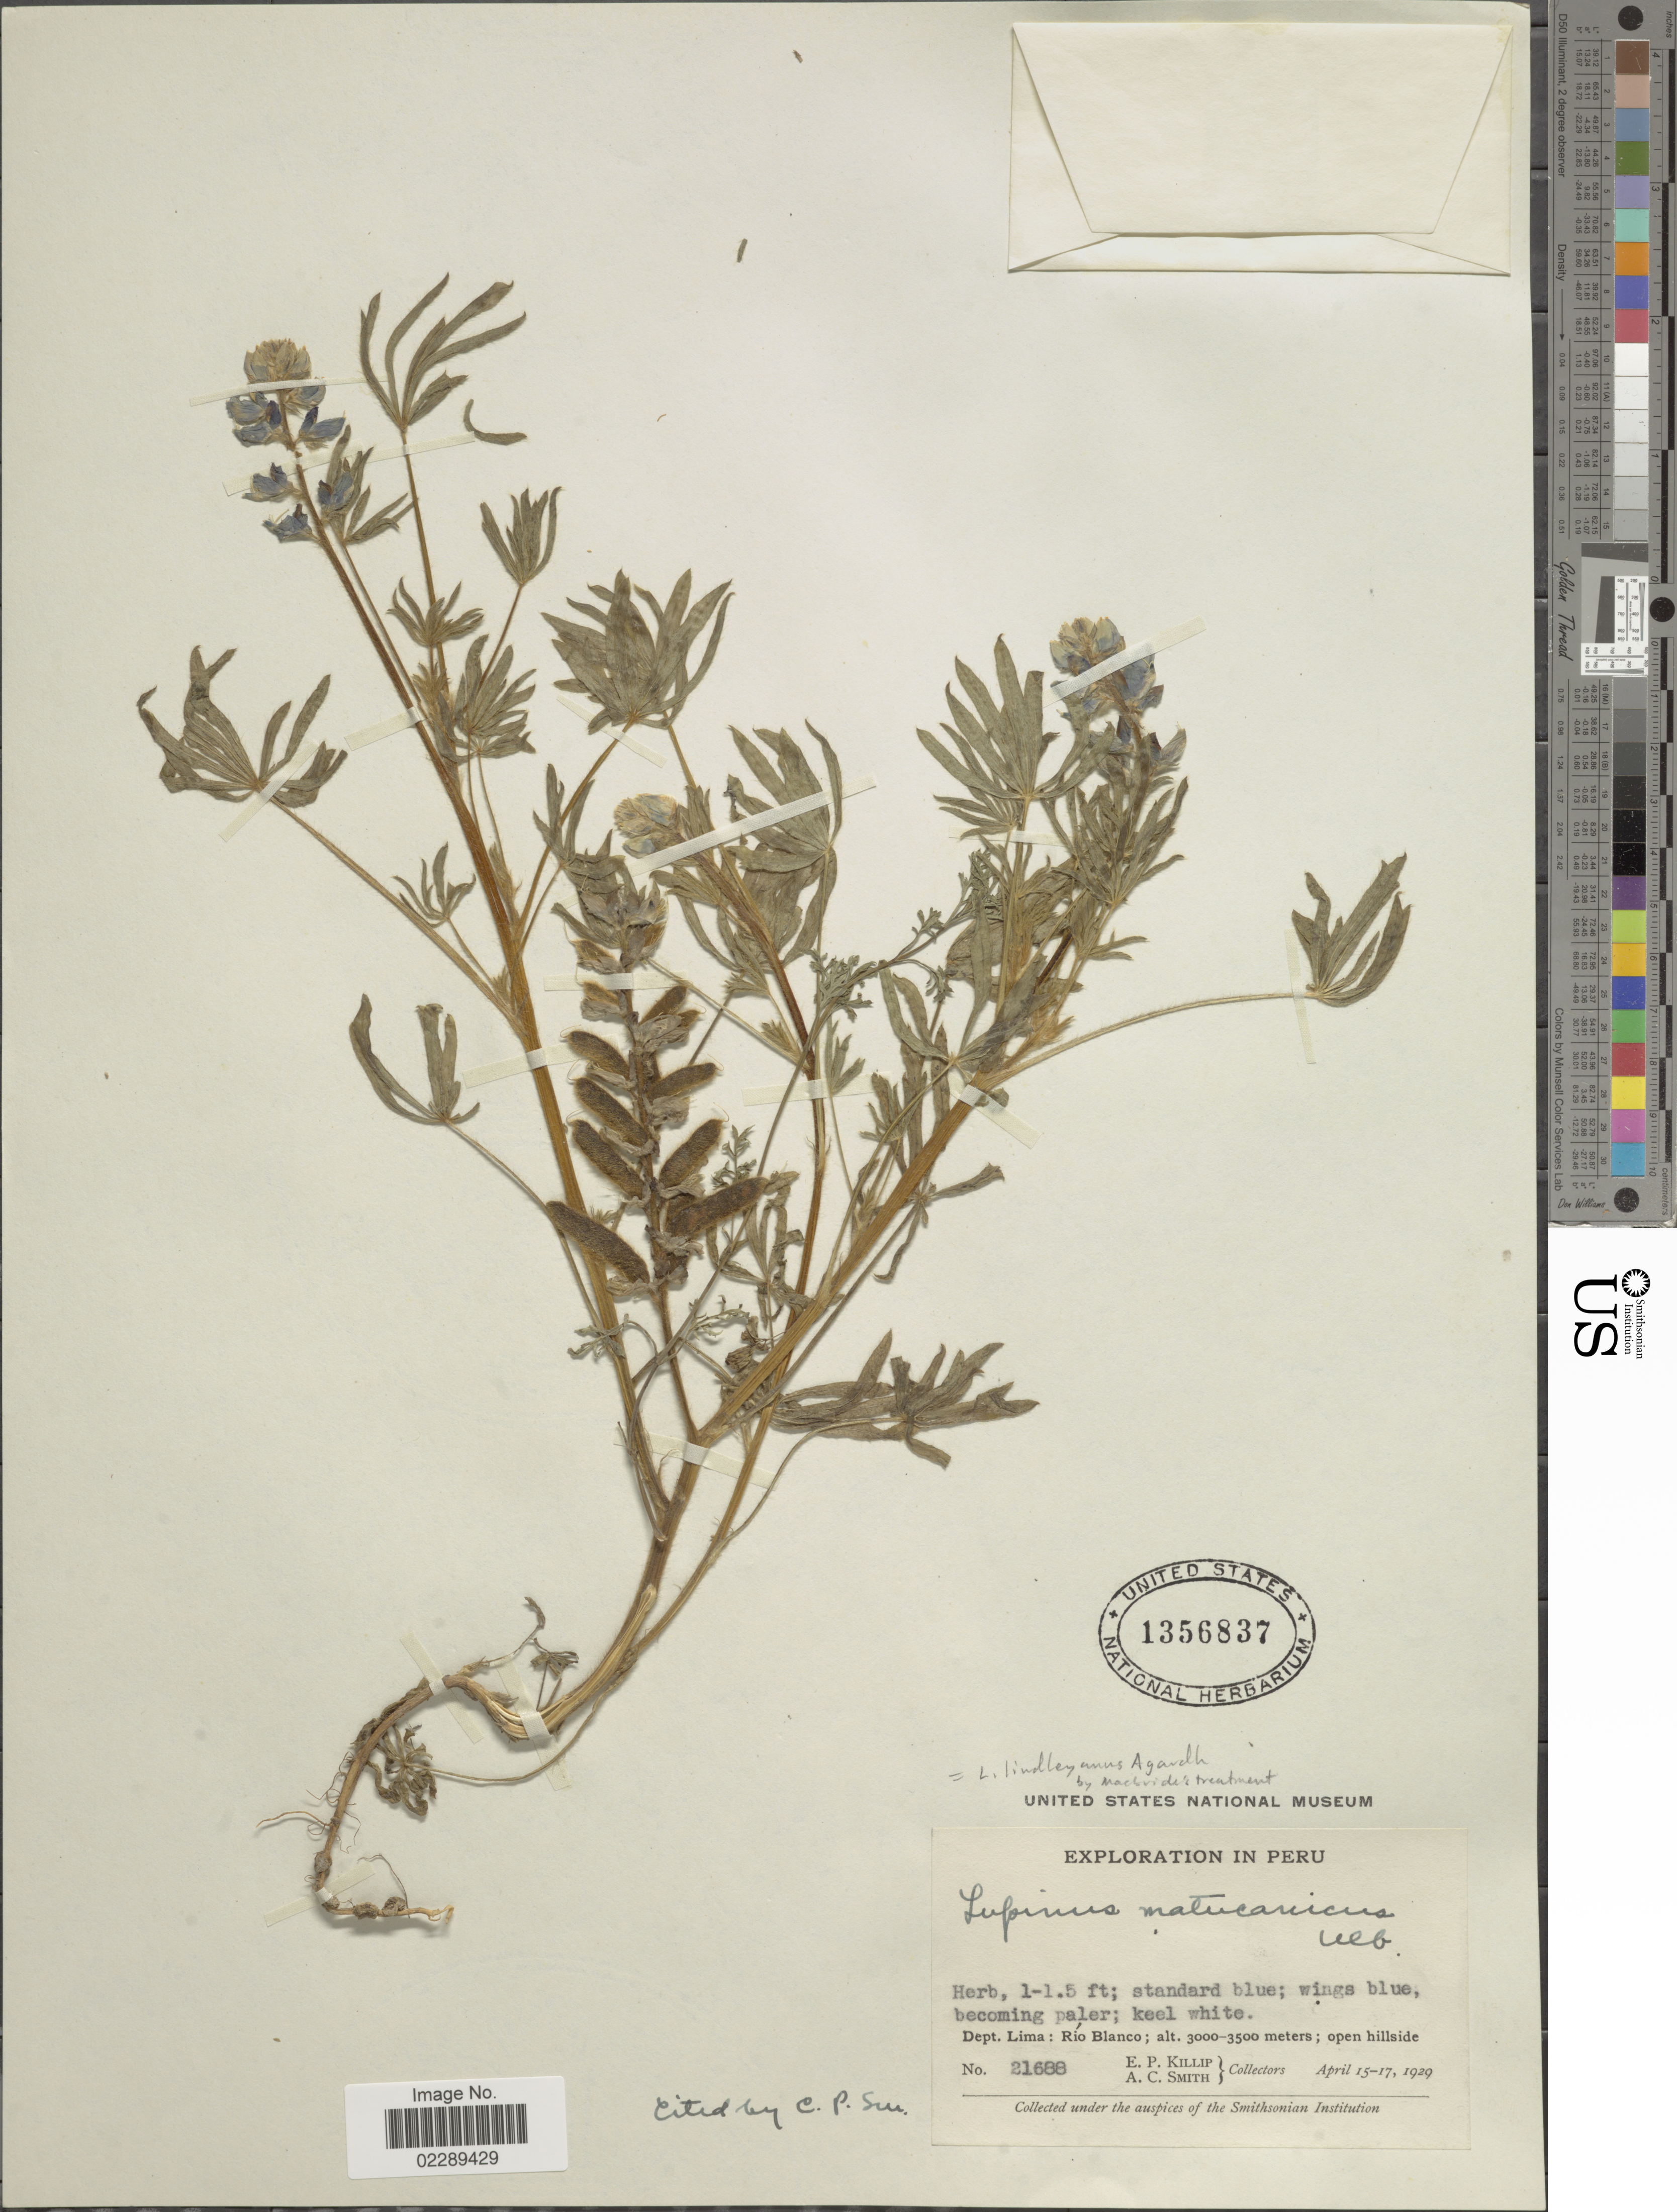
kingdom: Plantae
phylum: Tracheophyta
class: Magnoliopsida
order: Fabales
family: Fabaceae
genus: Lupinus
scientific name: Lupinus lindleyanus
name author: J. Agardh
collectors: E. P. Killip & A. C. Smith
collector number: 21688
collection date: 1929-04-15/1929-04-17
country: Peru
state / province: Lima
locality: Dept. Lima: Río Blanco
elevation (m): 3000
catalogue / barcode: US 1356837